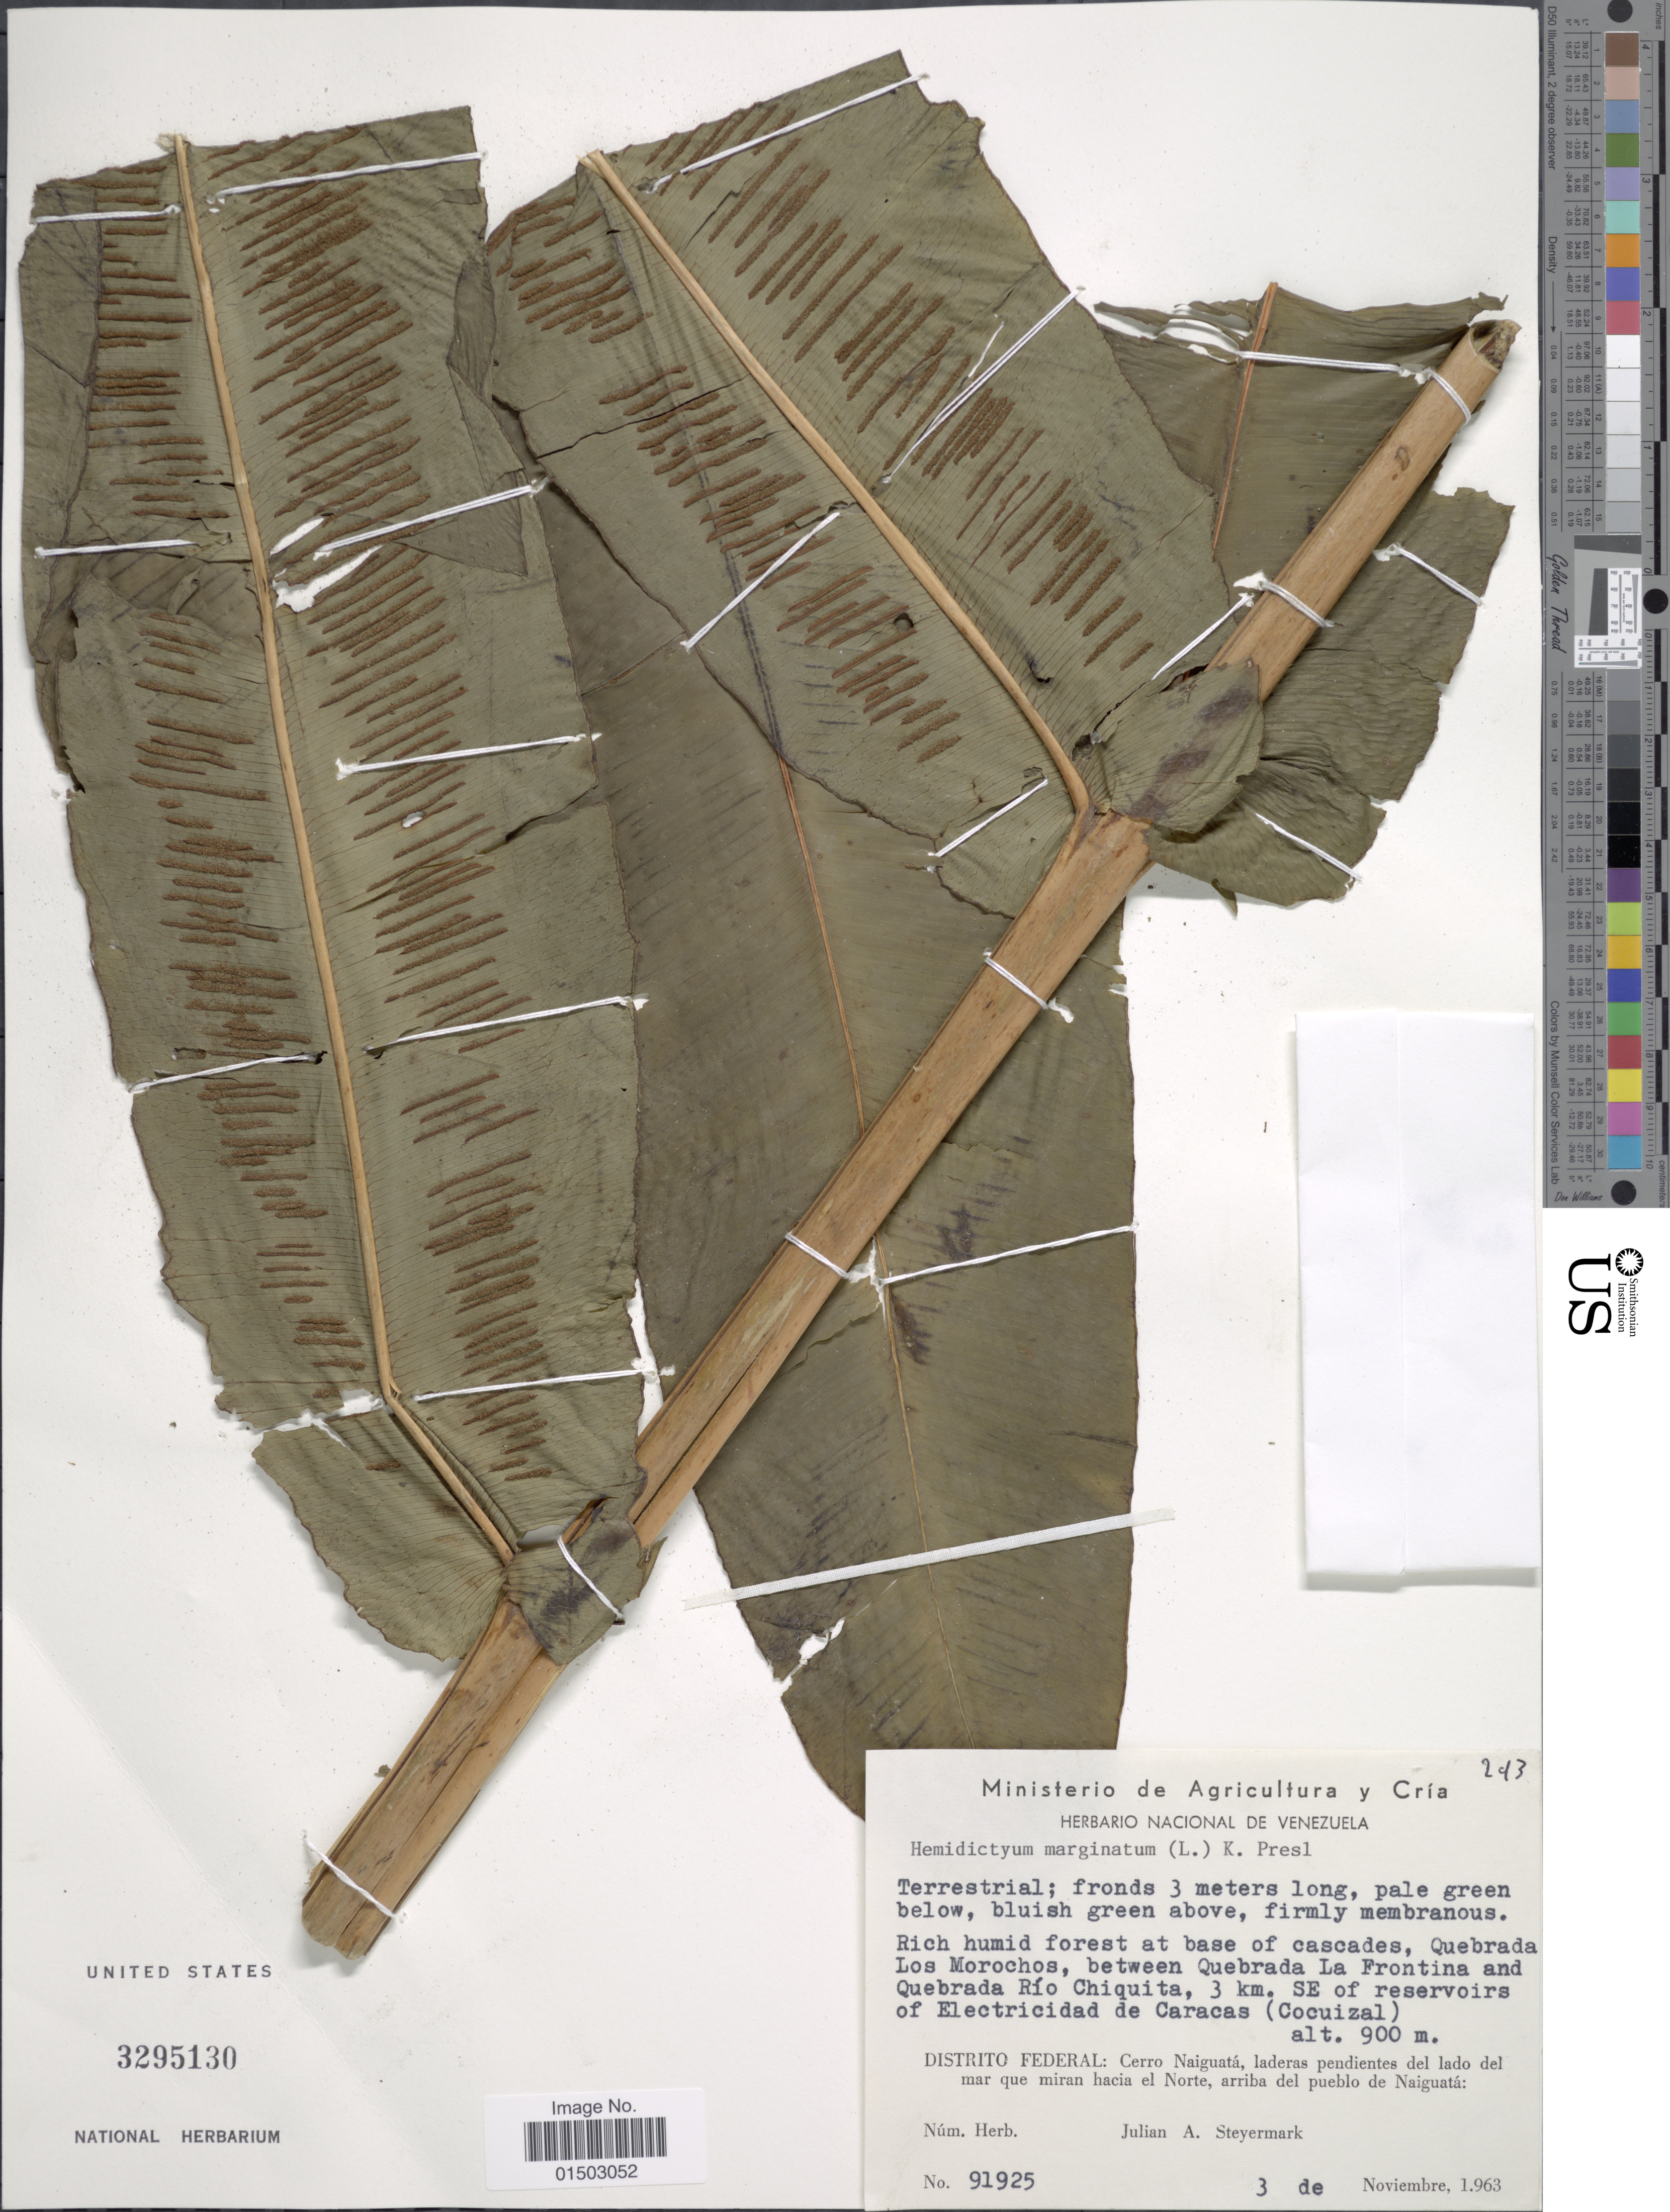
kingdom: Plantae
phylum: Tracheophyta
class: Polypodiopsida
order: Polypodiales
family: Hemidictyaceae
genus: Hemidictyum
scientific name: Hemidictyum marginatum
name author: (L.) C. Presl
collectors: J. Steyermark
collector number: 91925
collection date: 1963-11-03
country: Venezuela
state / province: Distrito Federal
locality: Quebrada Los Morochos, between Quebrada La Frontina and Quebrada Rio Chiquita, 3 km. SE of reservoirs of Electricidad de Caracas (Cocuizal). Distrito Federal: Cerro Naiguatá, laderas pendientes del lado del mar que miran hacia el Norte, arriba del pueblo de Naiguatá.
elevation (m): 900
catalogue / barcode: US 3295130